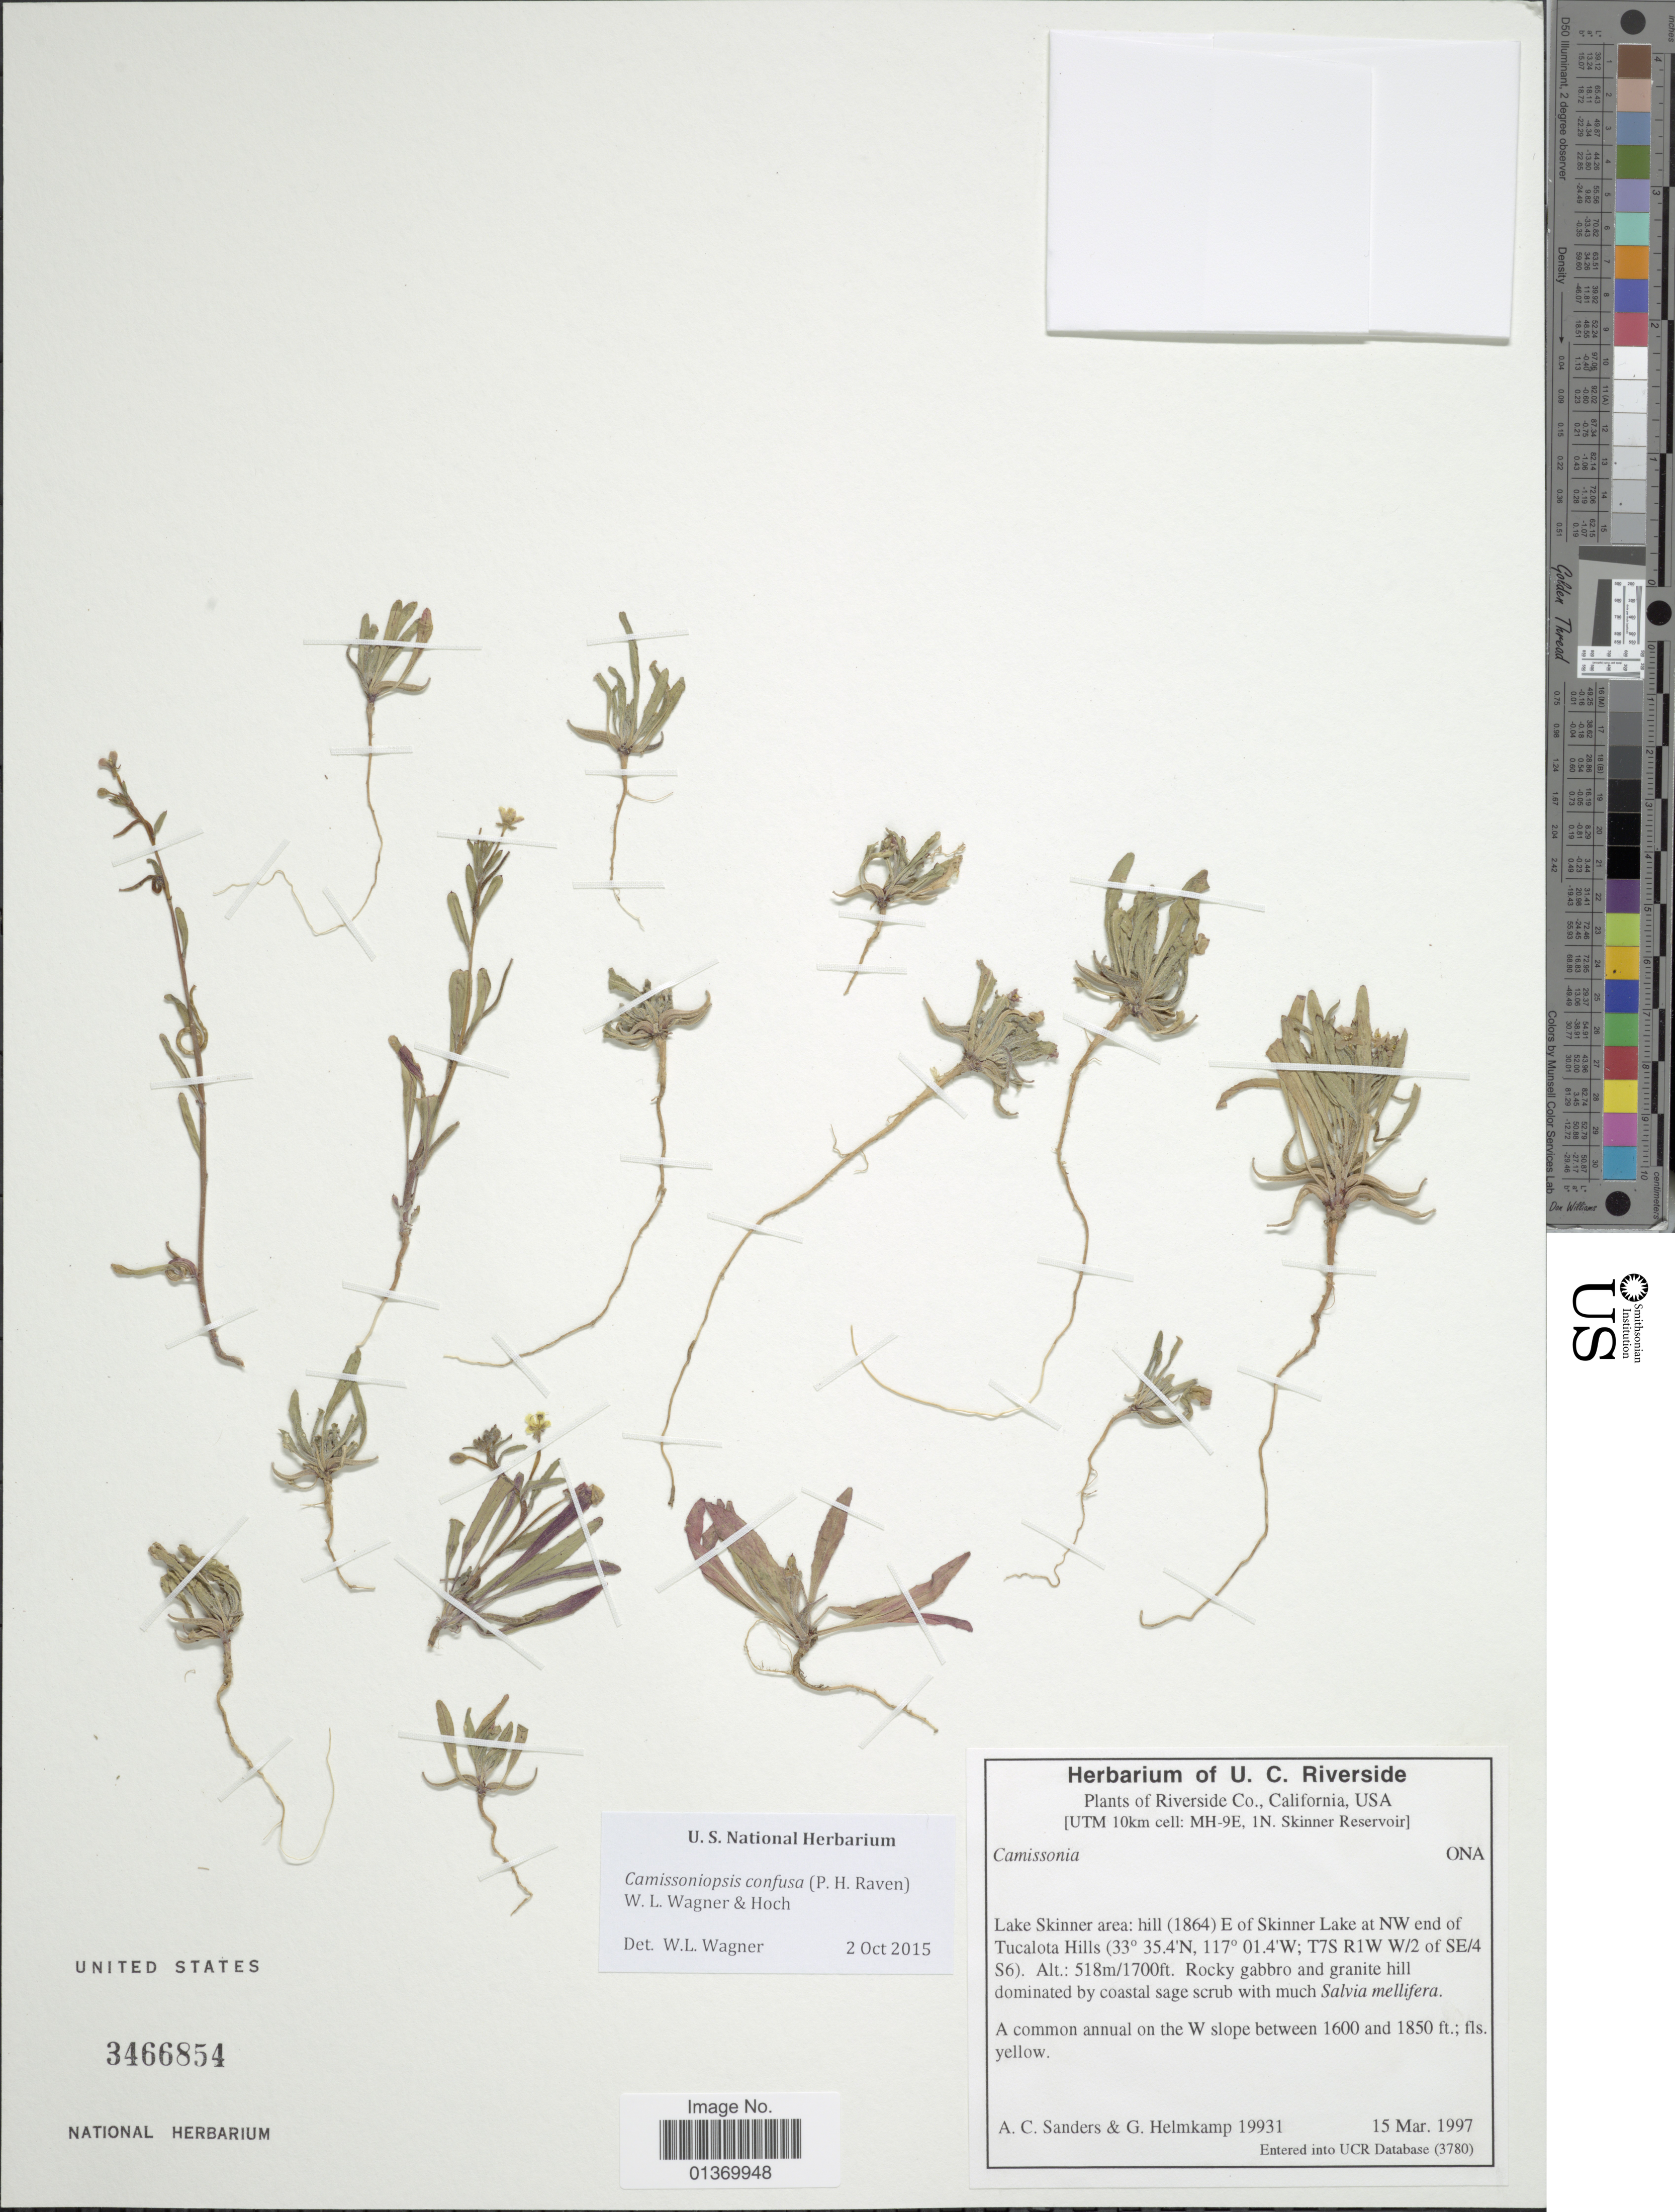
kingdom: Plantae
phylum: Tracheophyta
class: Magnoliopsida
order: Myrtales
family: Onagraceae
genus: Camissoniopsis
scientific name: Camissoniopsis confusa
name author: (P.H. Raven) W.L. Wagner & Hoch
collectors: A. Sanders & G. Helmkamp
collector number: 19931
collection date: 1997-03-15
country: United States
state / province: California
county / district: Riverside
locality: Riverside Co., [UTM 10km cell: MH-9E, 1N, Skinner Reservoir], Lake Skinner area: hill (1864) E of Skinner Lake at NW end of Tucalota Hills; T7S R1W W/2 of SE/4 S6)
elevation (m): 518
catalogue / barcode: US 3466854